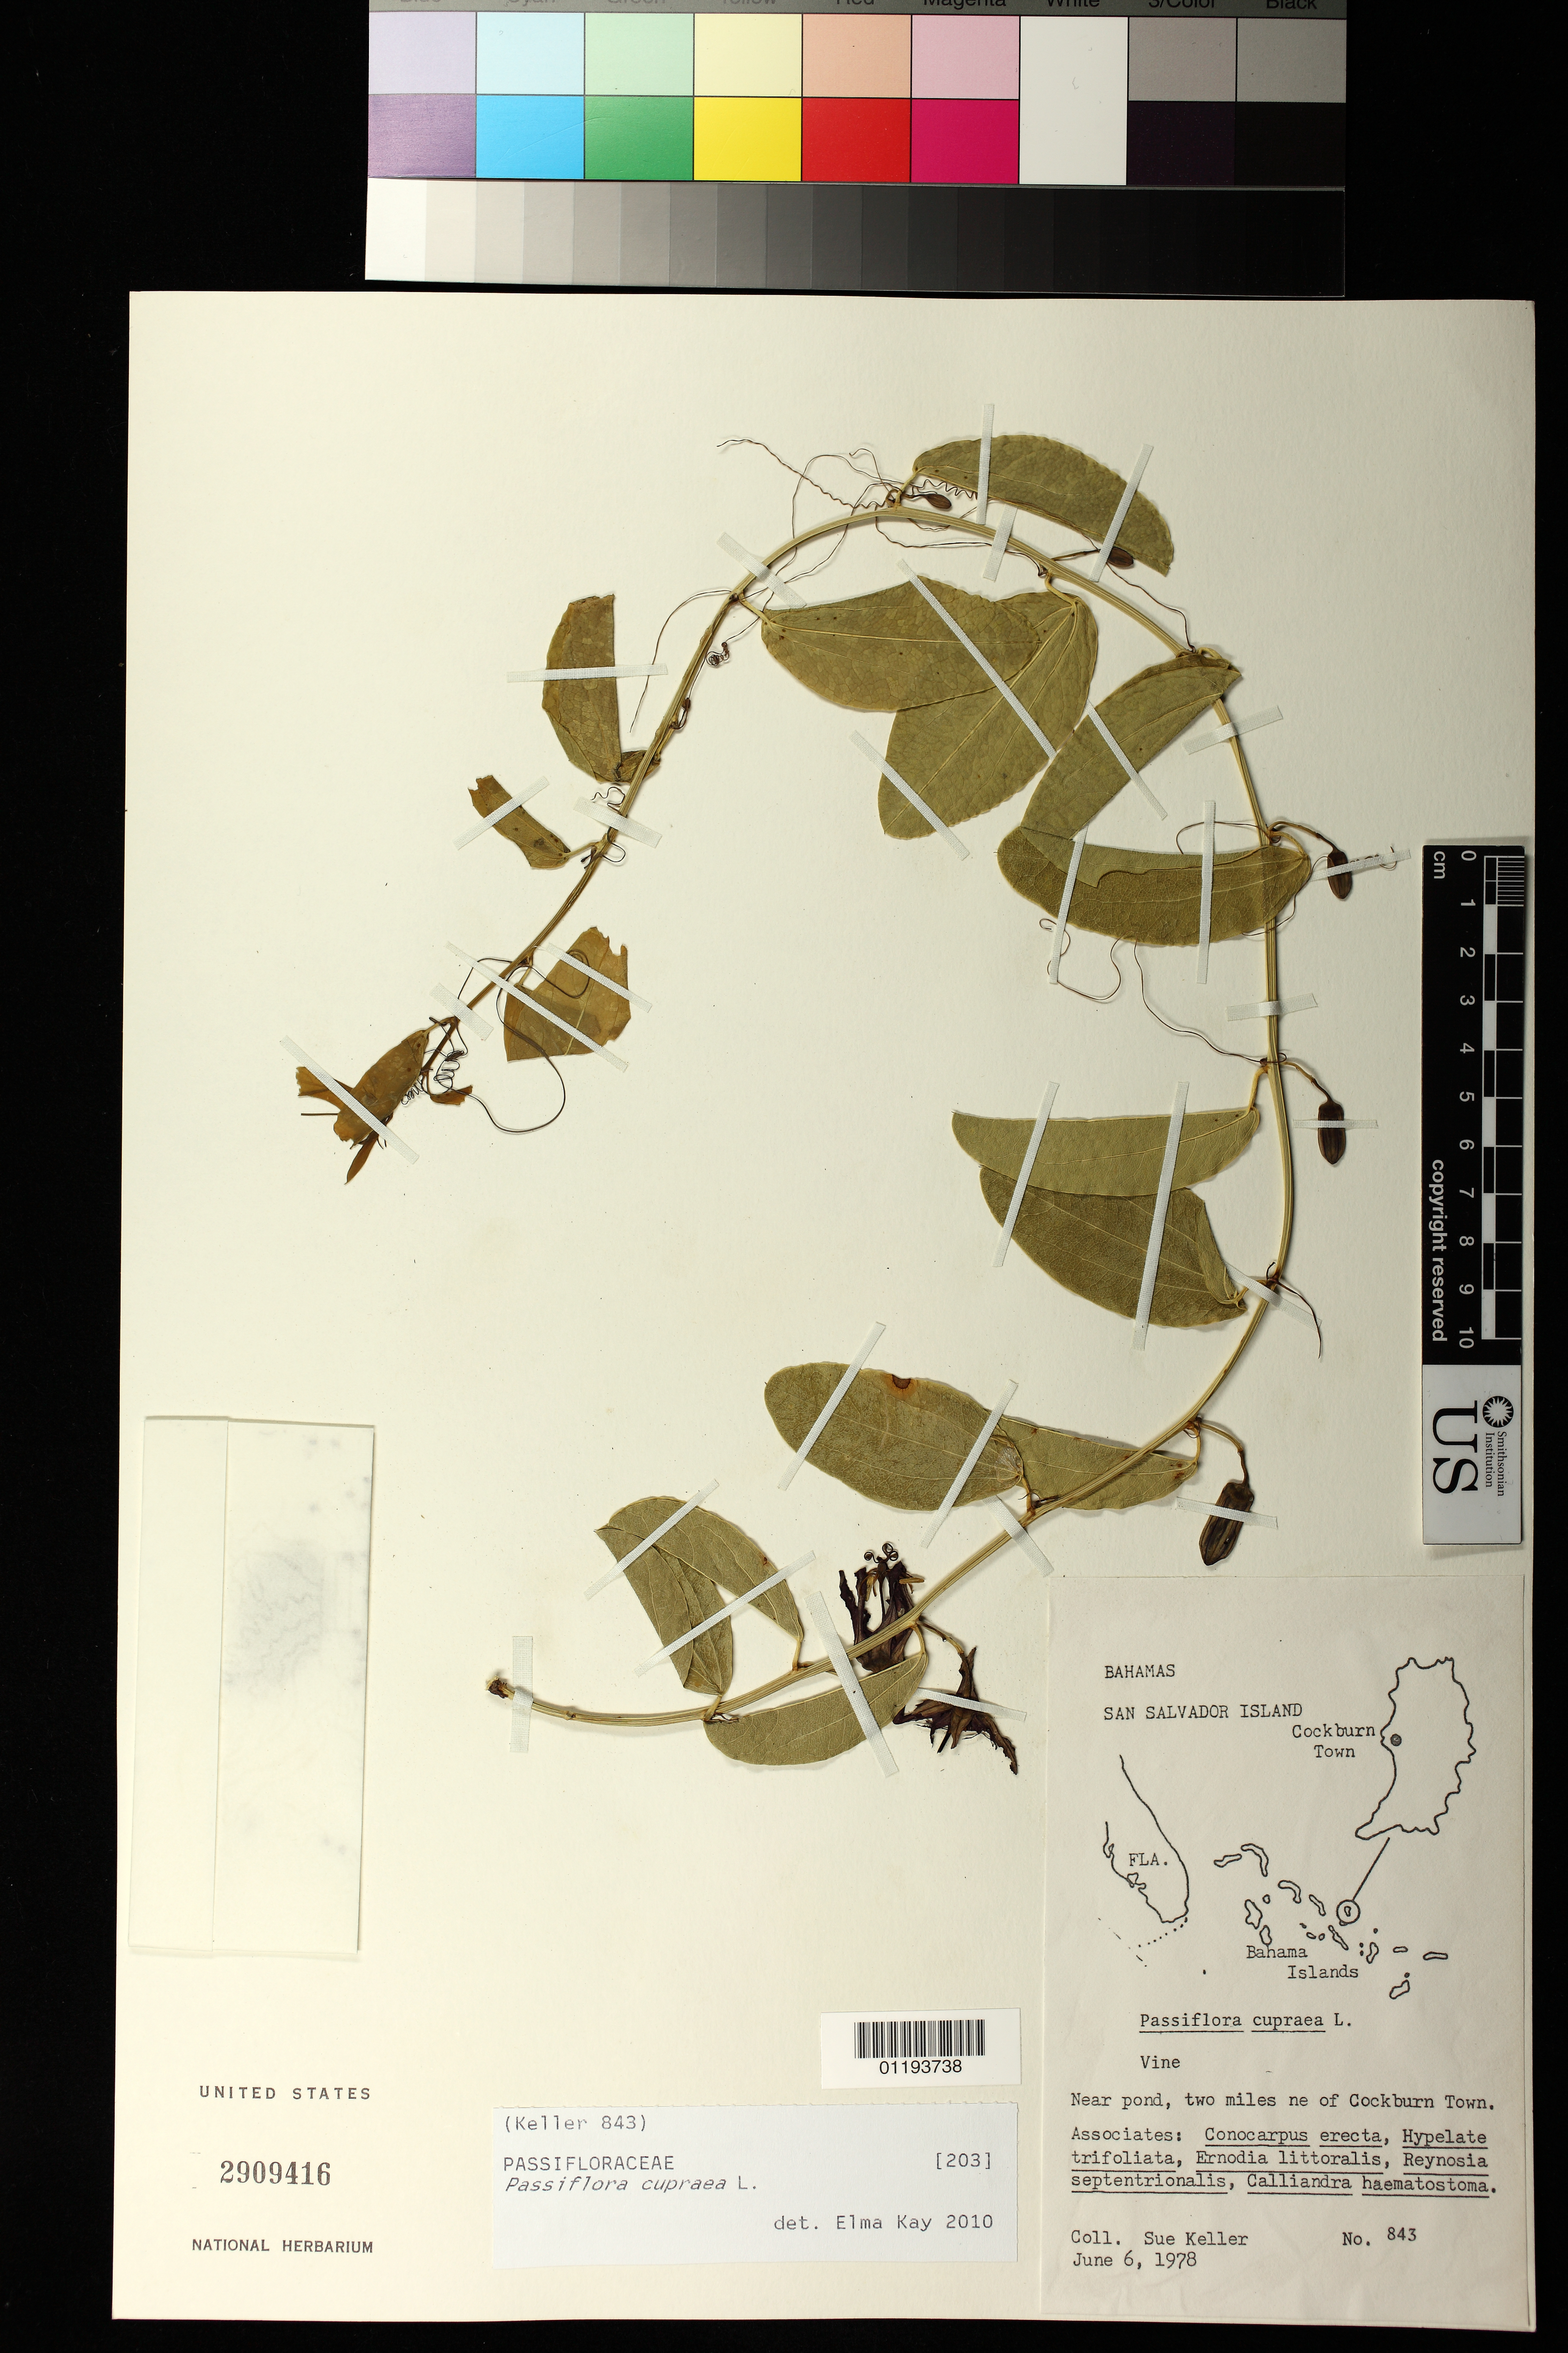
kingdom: Plantae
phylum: Tracheophyta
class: Magnoliopsida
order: Malpighiales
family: Passifloraceae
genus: Passiflora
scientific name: Passiflora cupraea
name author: L.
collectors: S. Keller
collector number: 843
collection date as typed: Jun 6 1978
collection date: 1978-06-06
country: Bahamas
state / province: San Salvador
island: San Salvador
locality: San Salvador Island: Near pond, two miles NE of Cockburn Town.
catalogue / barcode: US 2909416